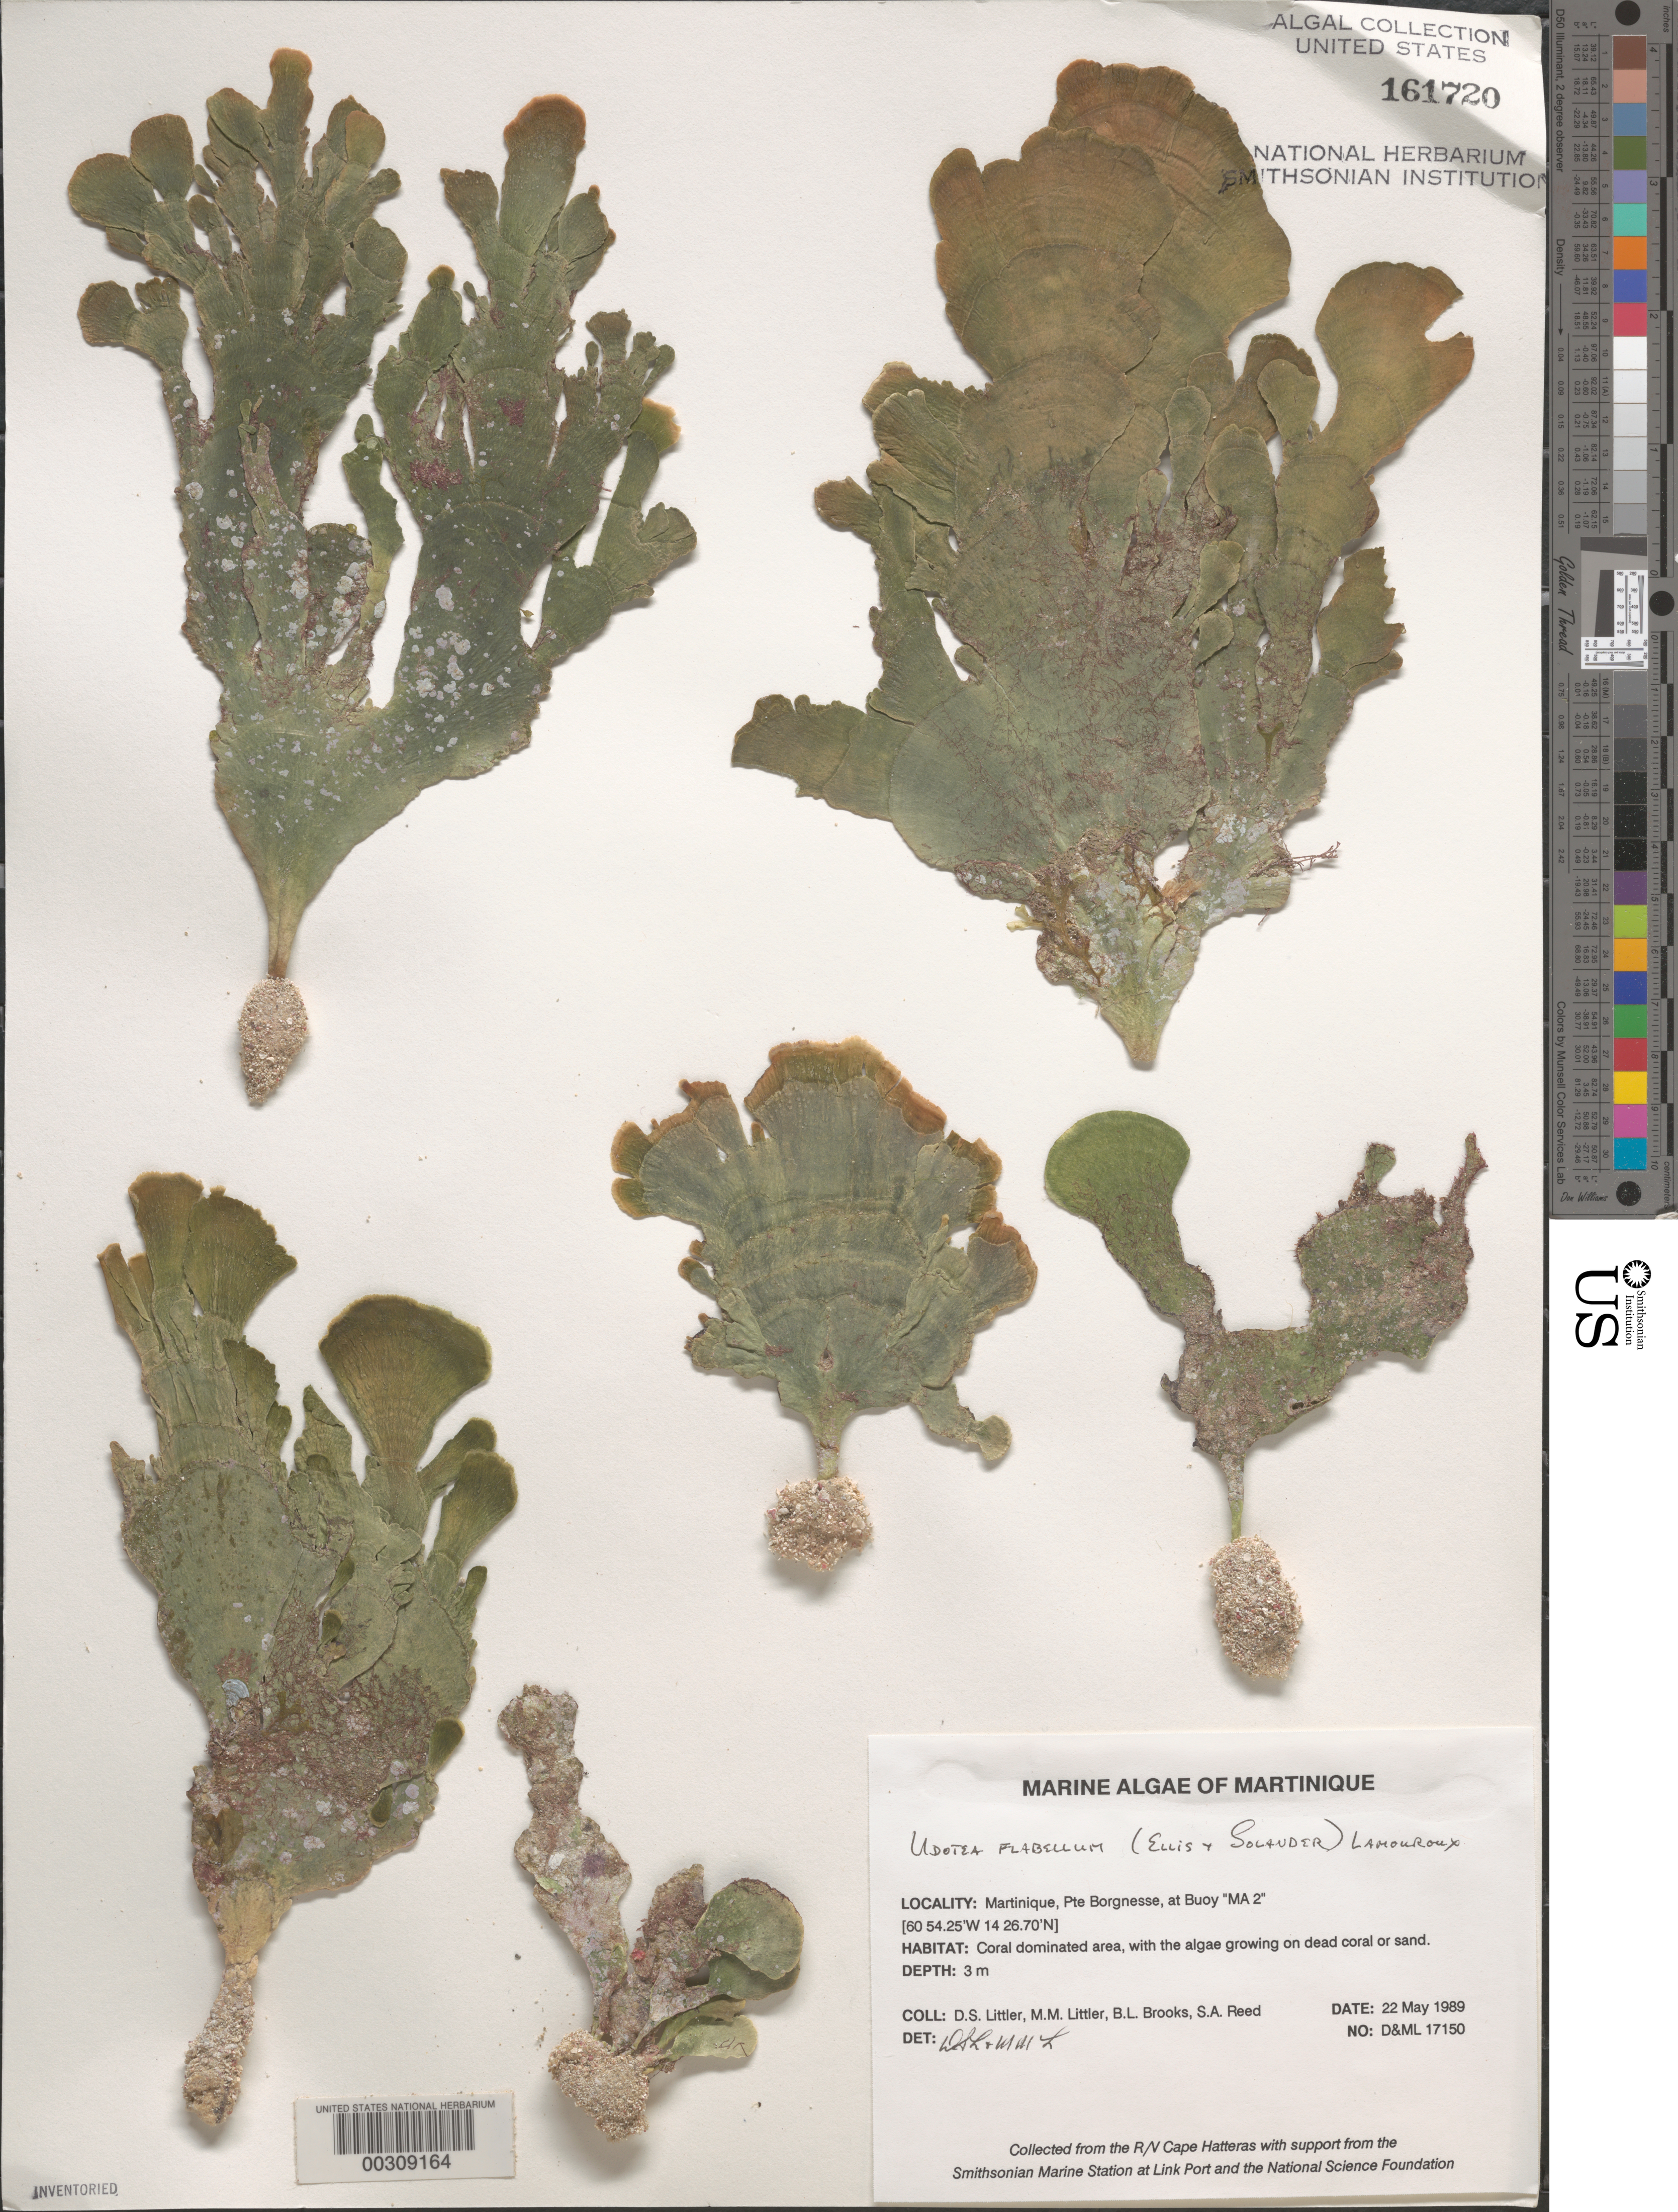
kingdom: Plantae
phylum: Chlorophyta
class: Ulvophyceae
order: Bryopsidales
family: Udoteaceae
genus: Udotea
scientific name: Udotea flabellum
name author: (J. Ellis & Sol.) M. Howe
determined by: Littler, D. S.; Littler, M. M.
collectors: D. S. Littler, M. M. Littler, B. Brooks & S. Reed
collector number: D&ML 17150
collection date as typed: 22 May 1989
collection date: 1989-05-22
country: Martinique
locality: Pointe Borgnesse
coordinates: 14 26.70 N, 60 54.25' W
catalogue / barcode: US 161720